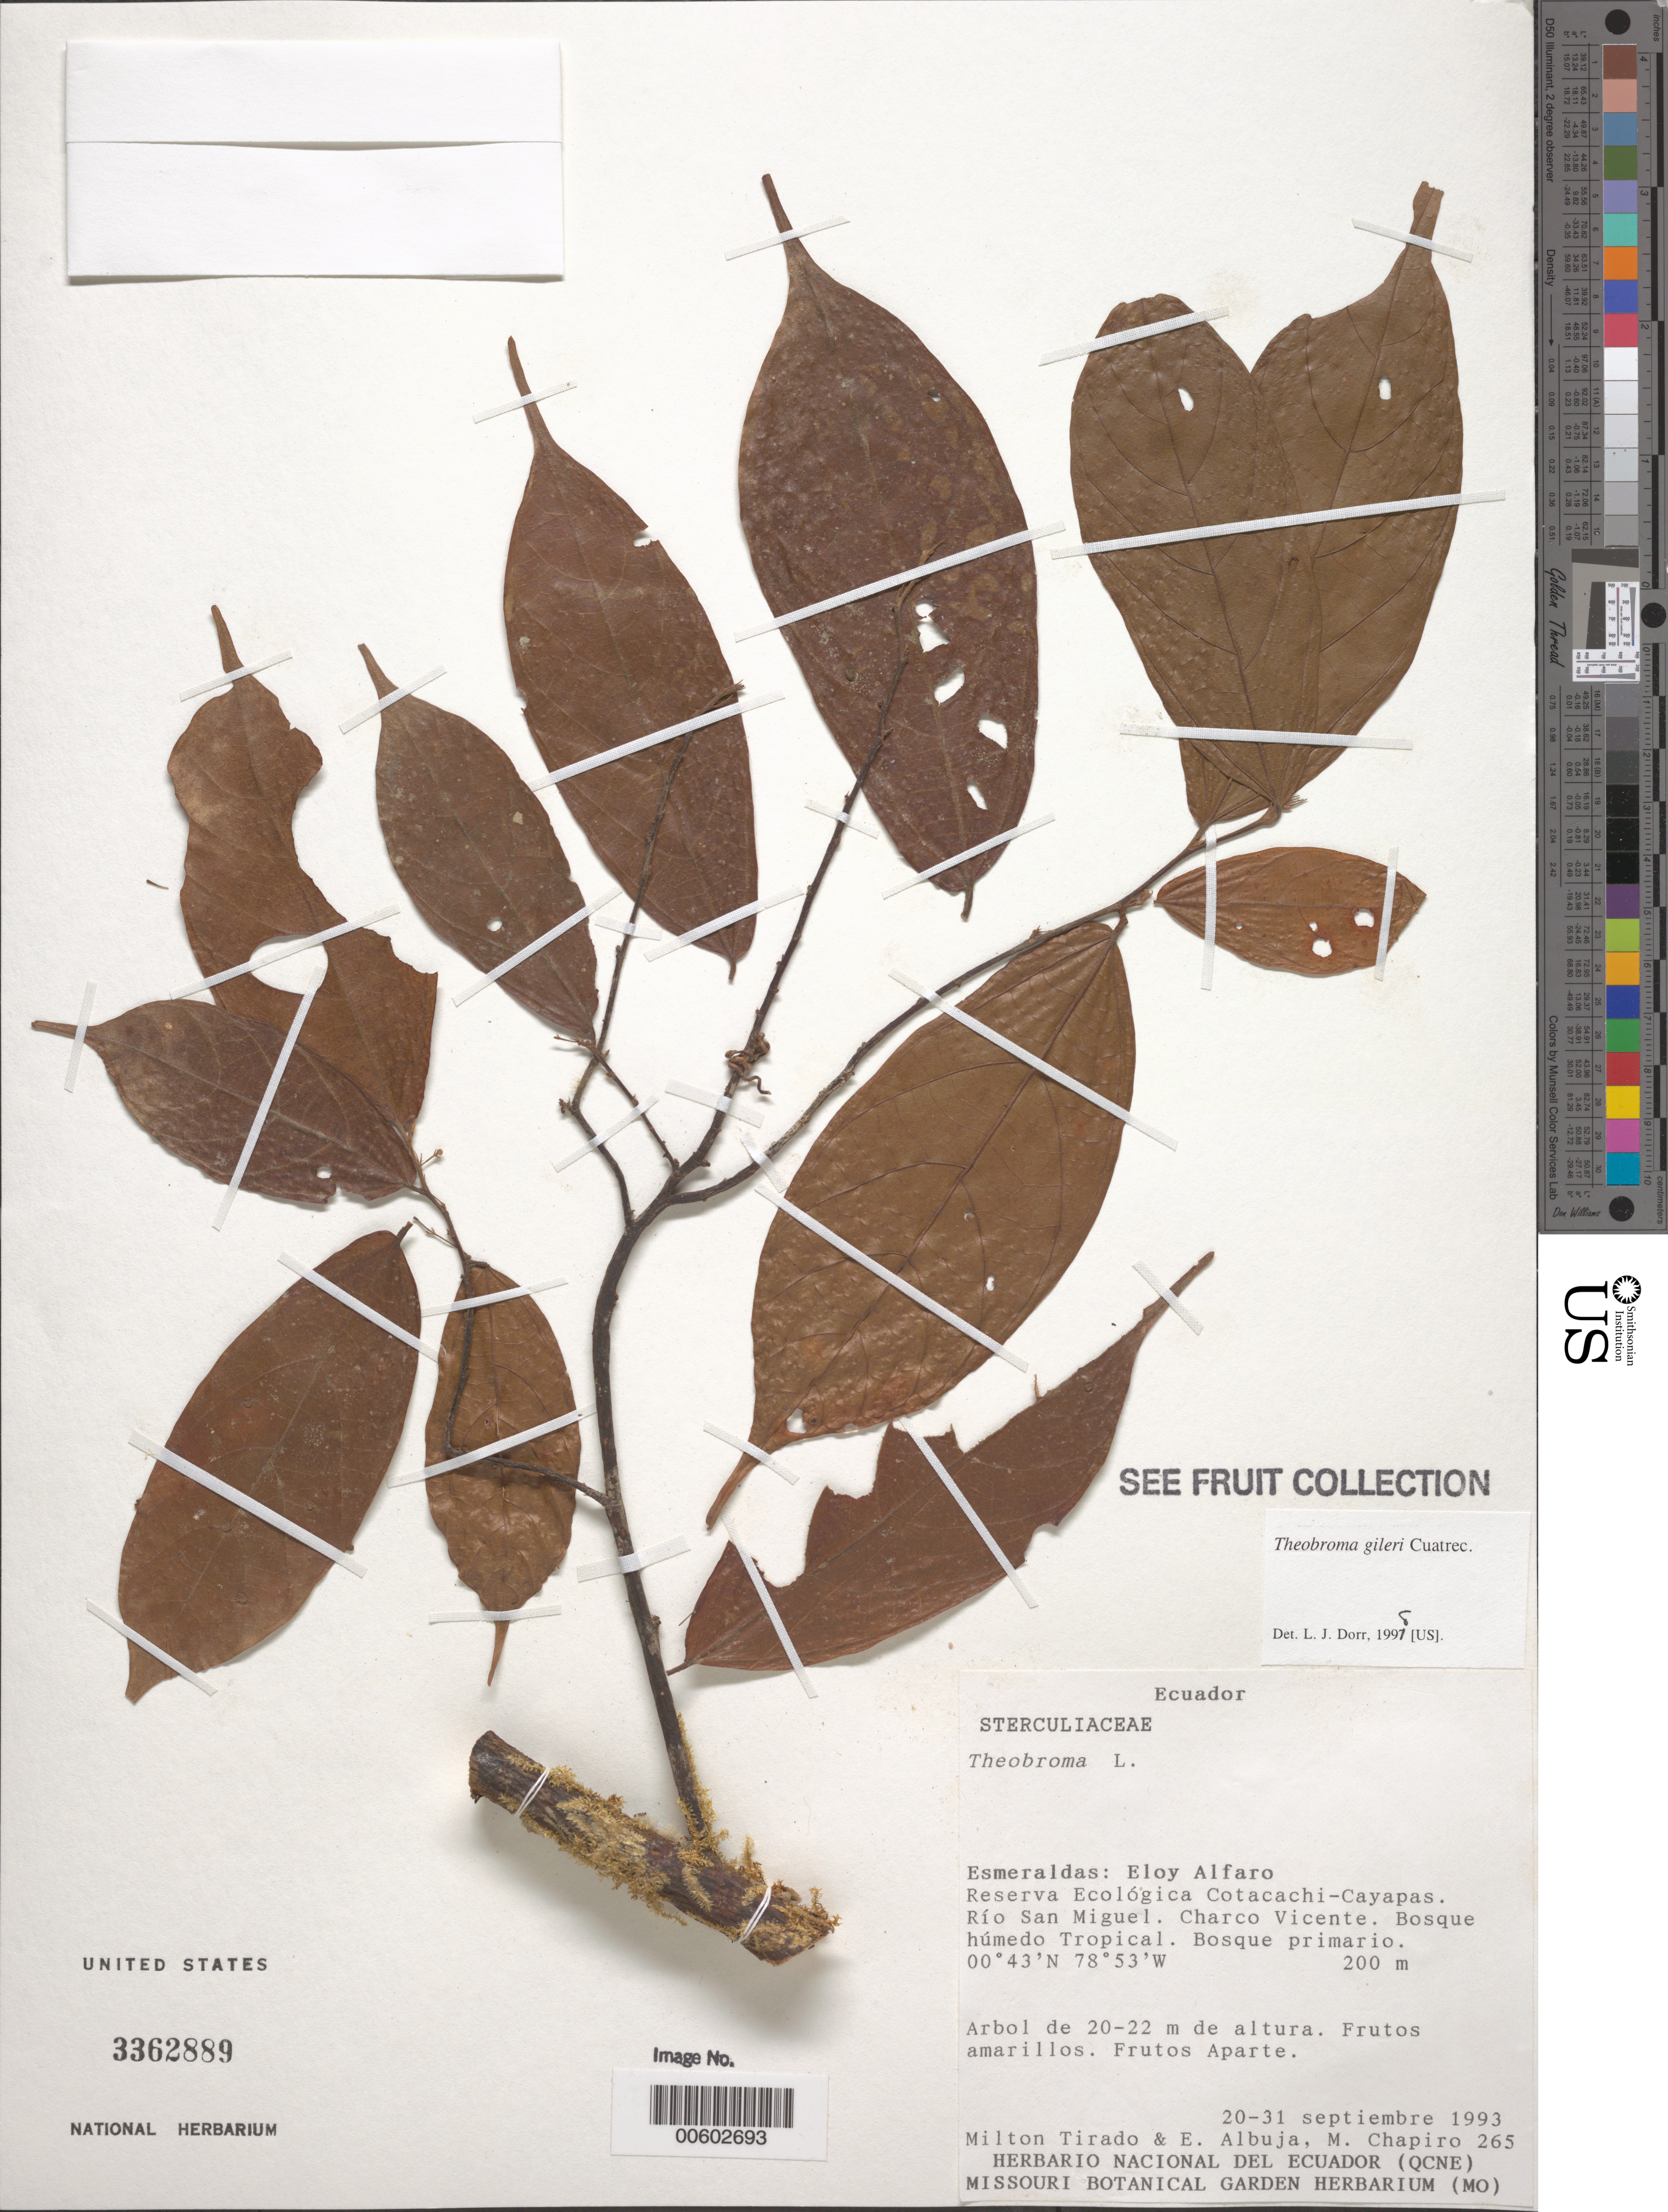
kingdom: Plantae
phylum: Tracheophyta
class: Magnoliopsida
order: Malvales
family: Malvaceae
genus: Theobroma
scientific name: Theobroma gileri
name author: Cuatrec.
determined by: Dorr, L. J., (BOT), Smithsonian Institution - National Museum of Natural History (UNITED STATES)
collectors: M. Tirado, E. Albuja & M. Chapiro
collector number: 265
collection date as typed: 20 Sep 1993 to 31 Sep 1993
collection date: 1993-09-20/1993-09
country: Ecuador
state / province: Esmeraldas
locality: Eloy Alfaro. Reserva Ecológica Cotacachi-Cayapas, Río Sal Miguel, Charco Vicente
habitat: Bosque húmedo Tropical, bosque primario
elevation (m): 200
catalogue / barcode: US 3362889